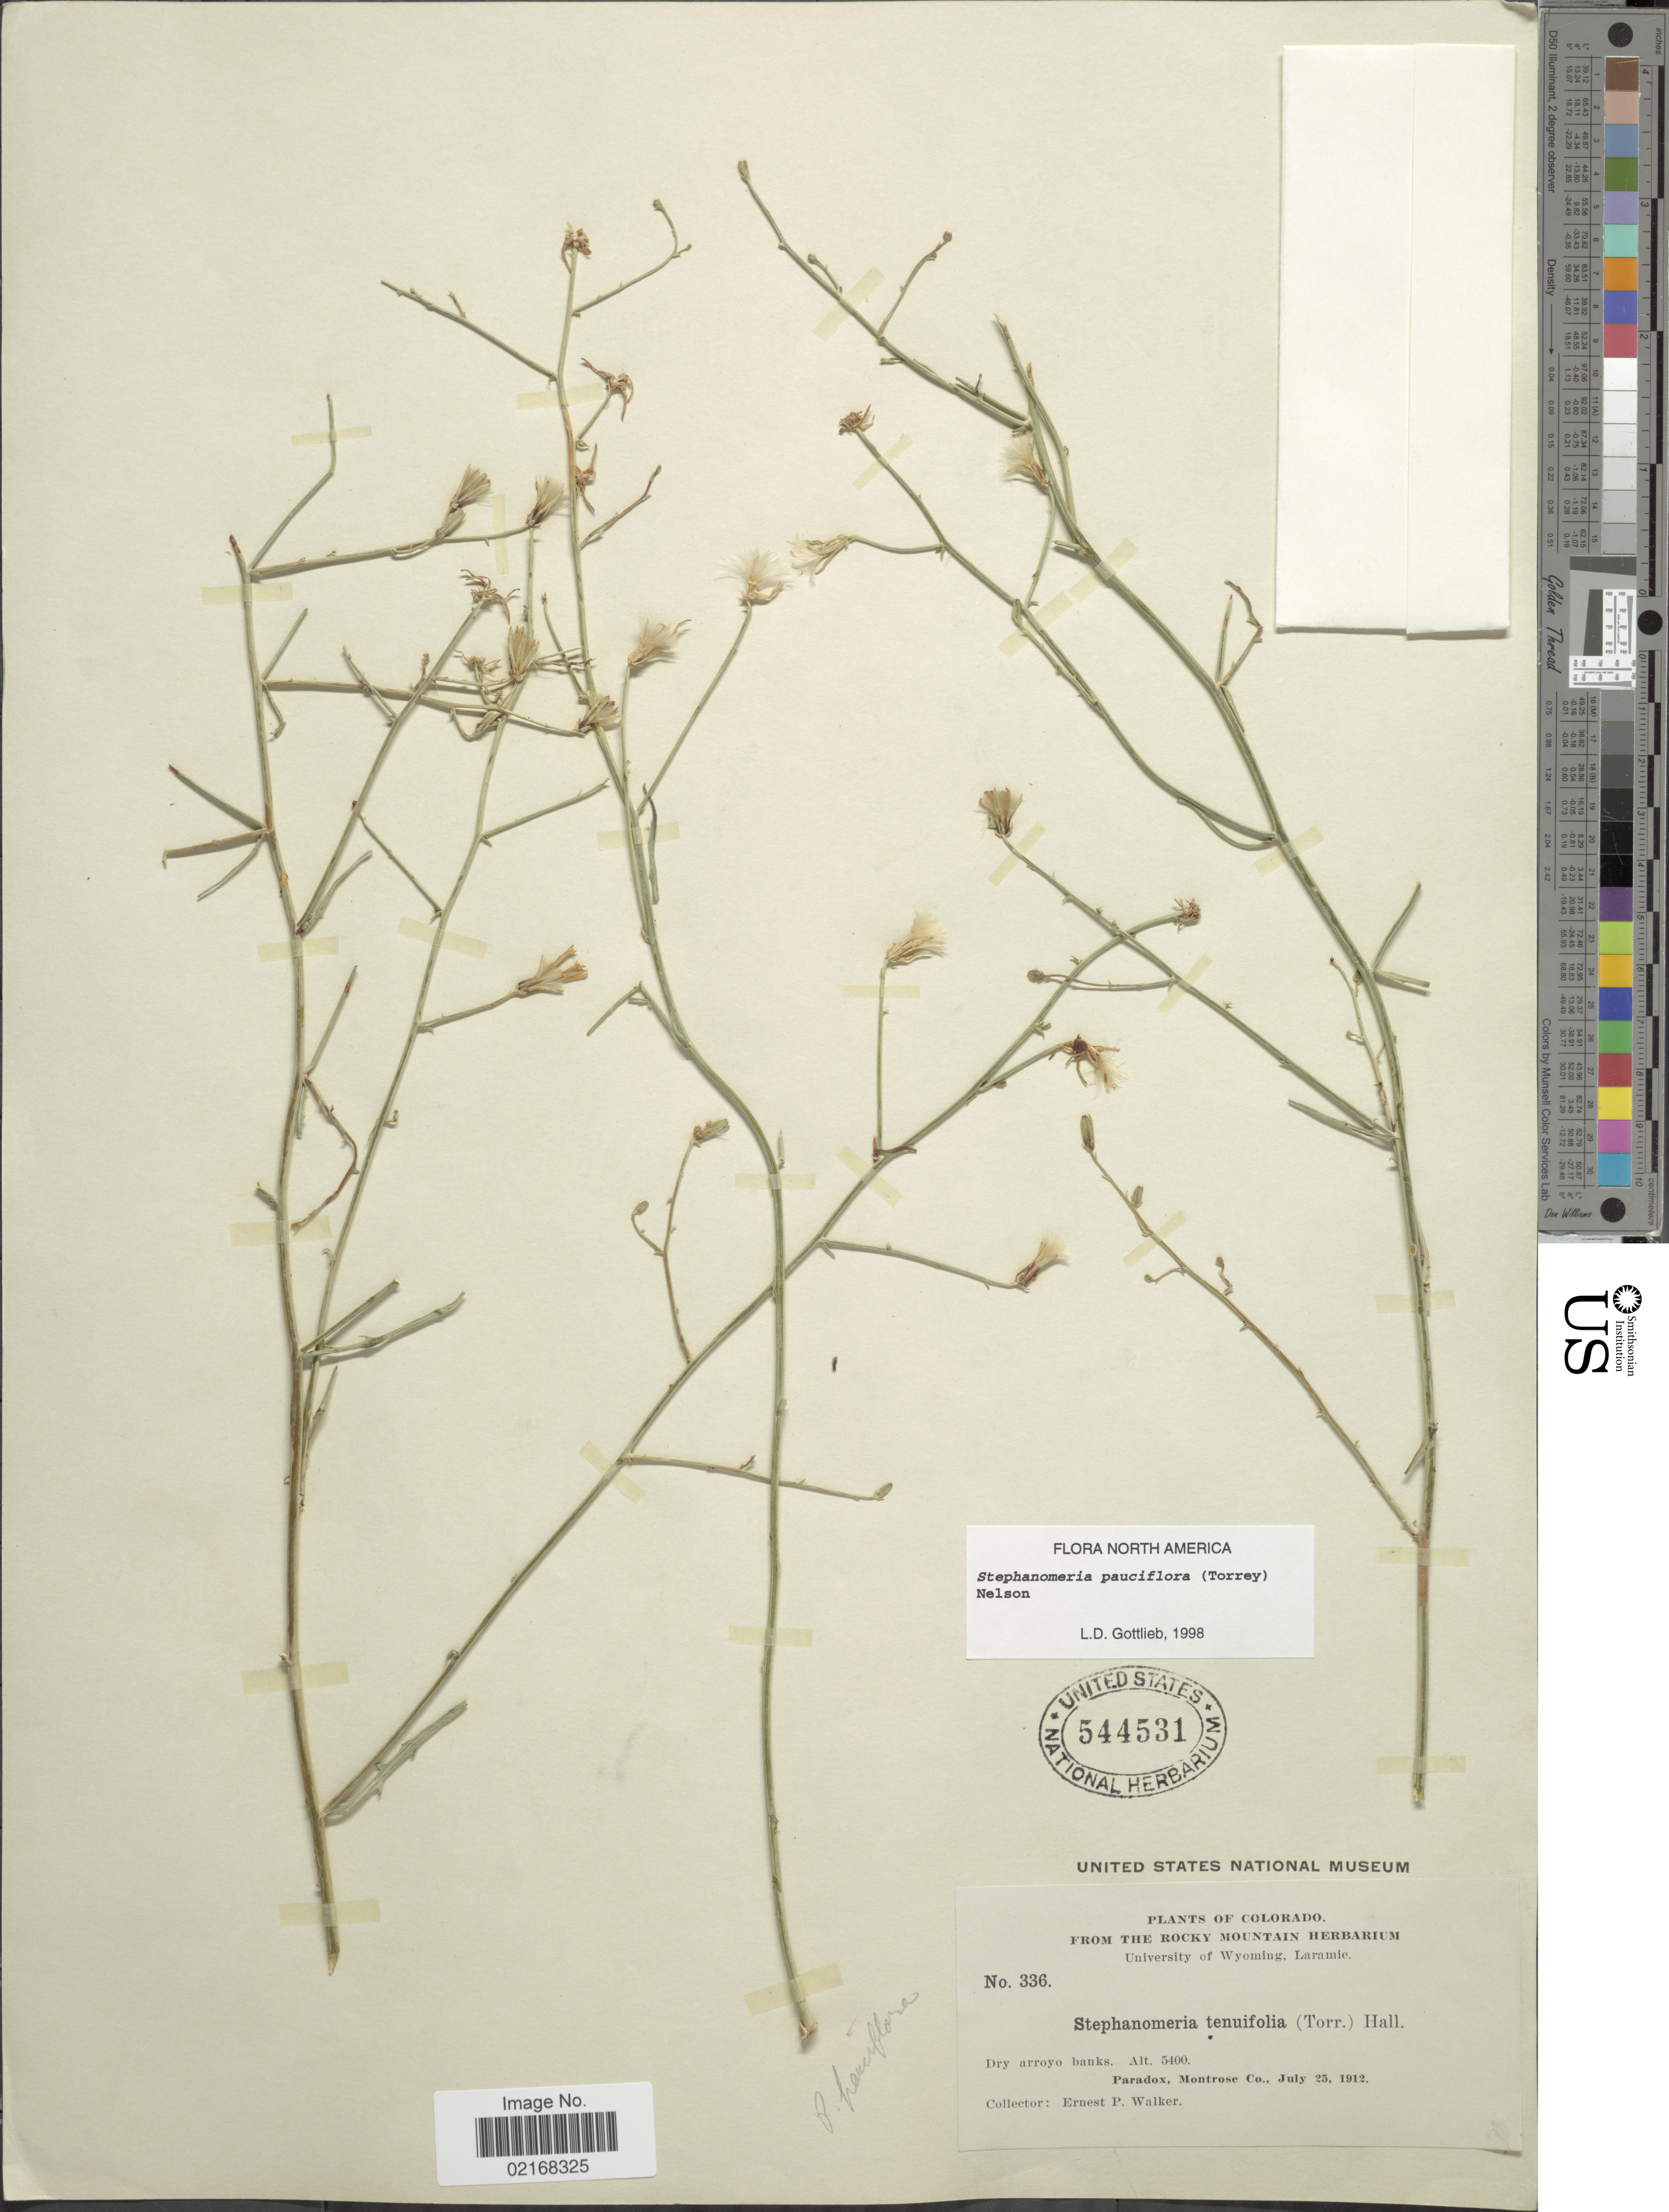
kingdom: Plantae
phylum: Tracheophyta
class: Magnoliopsida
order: Asterales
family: Asteraceae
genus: Stephanomeria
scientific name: Stephanomeria pauciflora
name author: (Torr.) A. Nelson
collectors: E. P. Walker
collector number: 336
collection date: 1912-07-25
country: United States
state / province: Colorado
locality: Dry arroyo banks. Paradox, Montrose Co.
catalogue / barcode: US 544531